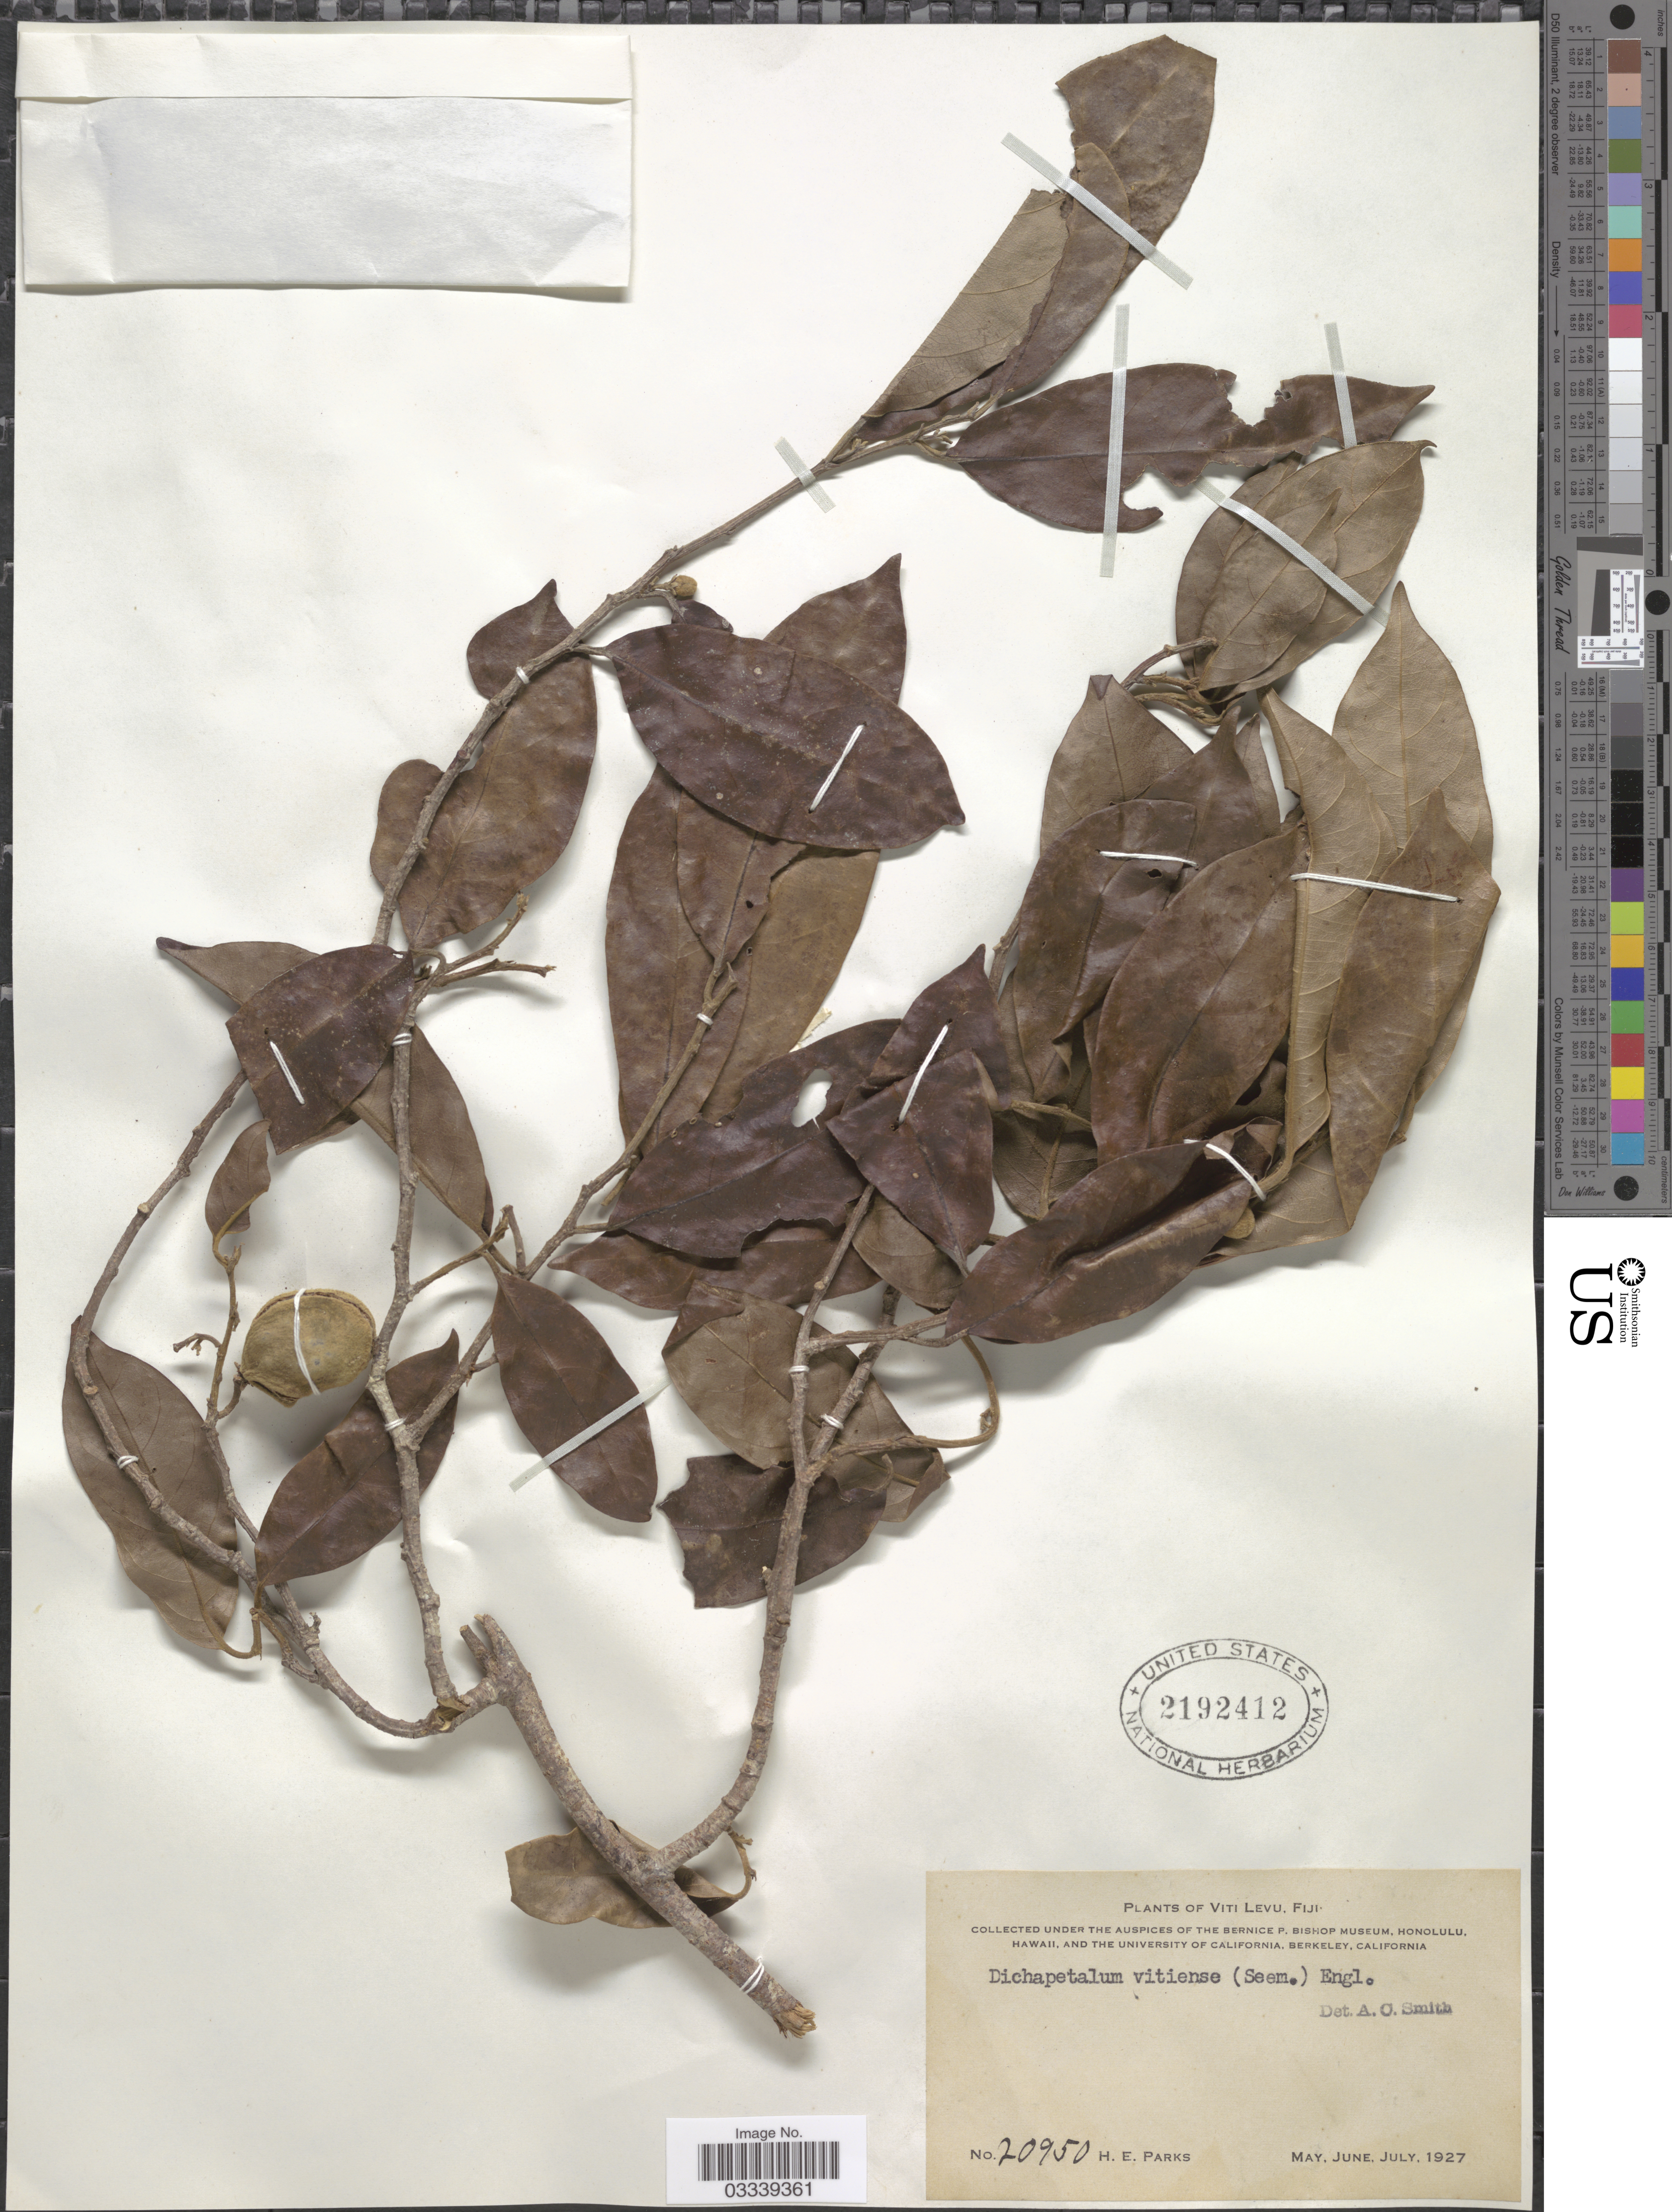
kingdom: Plantae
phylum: Tracheophyta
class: Magnoliopsida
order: Malpighiales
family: Dichapetalaceae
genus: Dichapetalum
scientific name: Dichapetalum vitiense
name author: (Seem.) Engl.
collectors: H. E. Parks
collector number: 20950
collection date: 1927-05/1927-07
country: Fiji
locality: Viti Levu.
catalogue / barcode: US 2192412